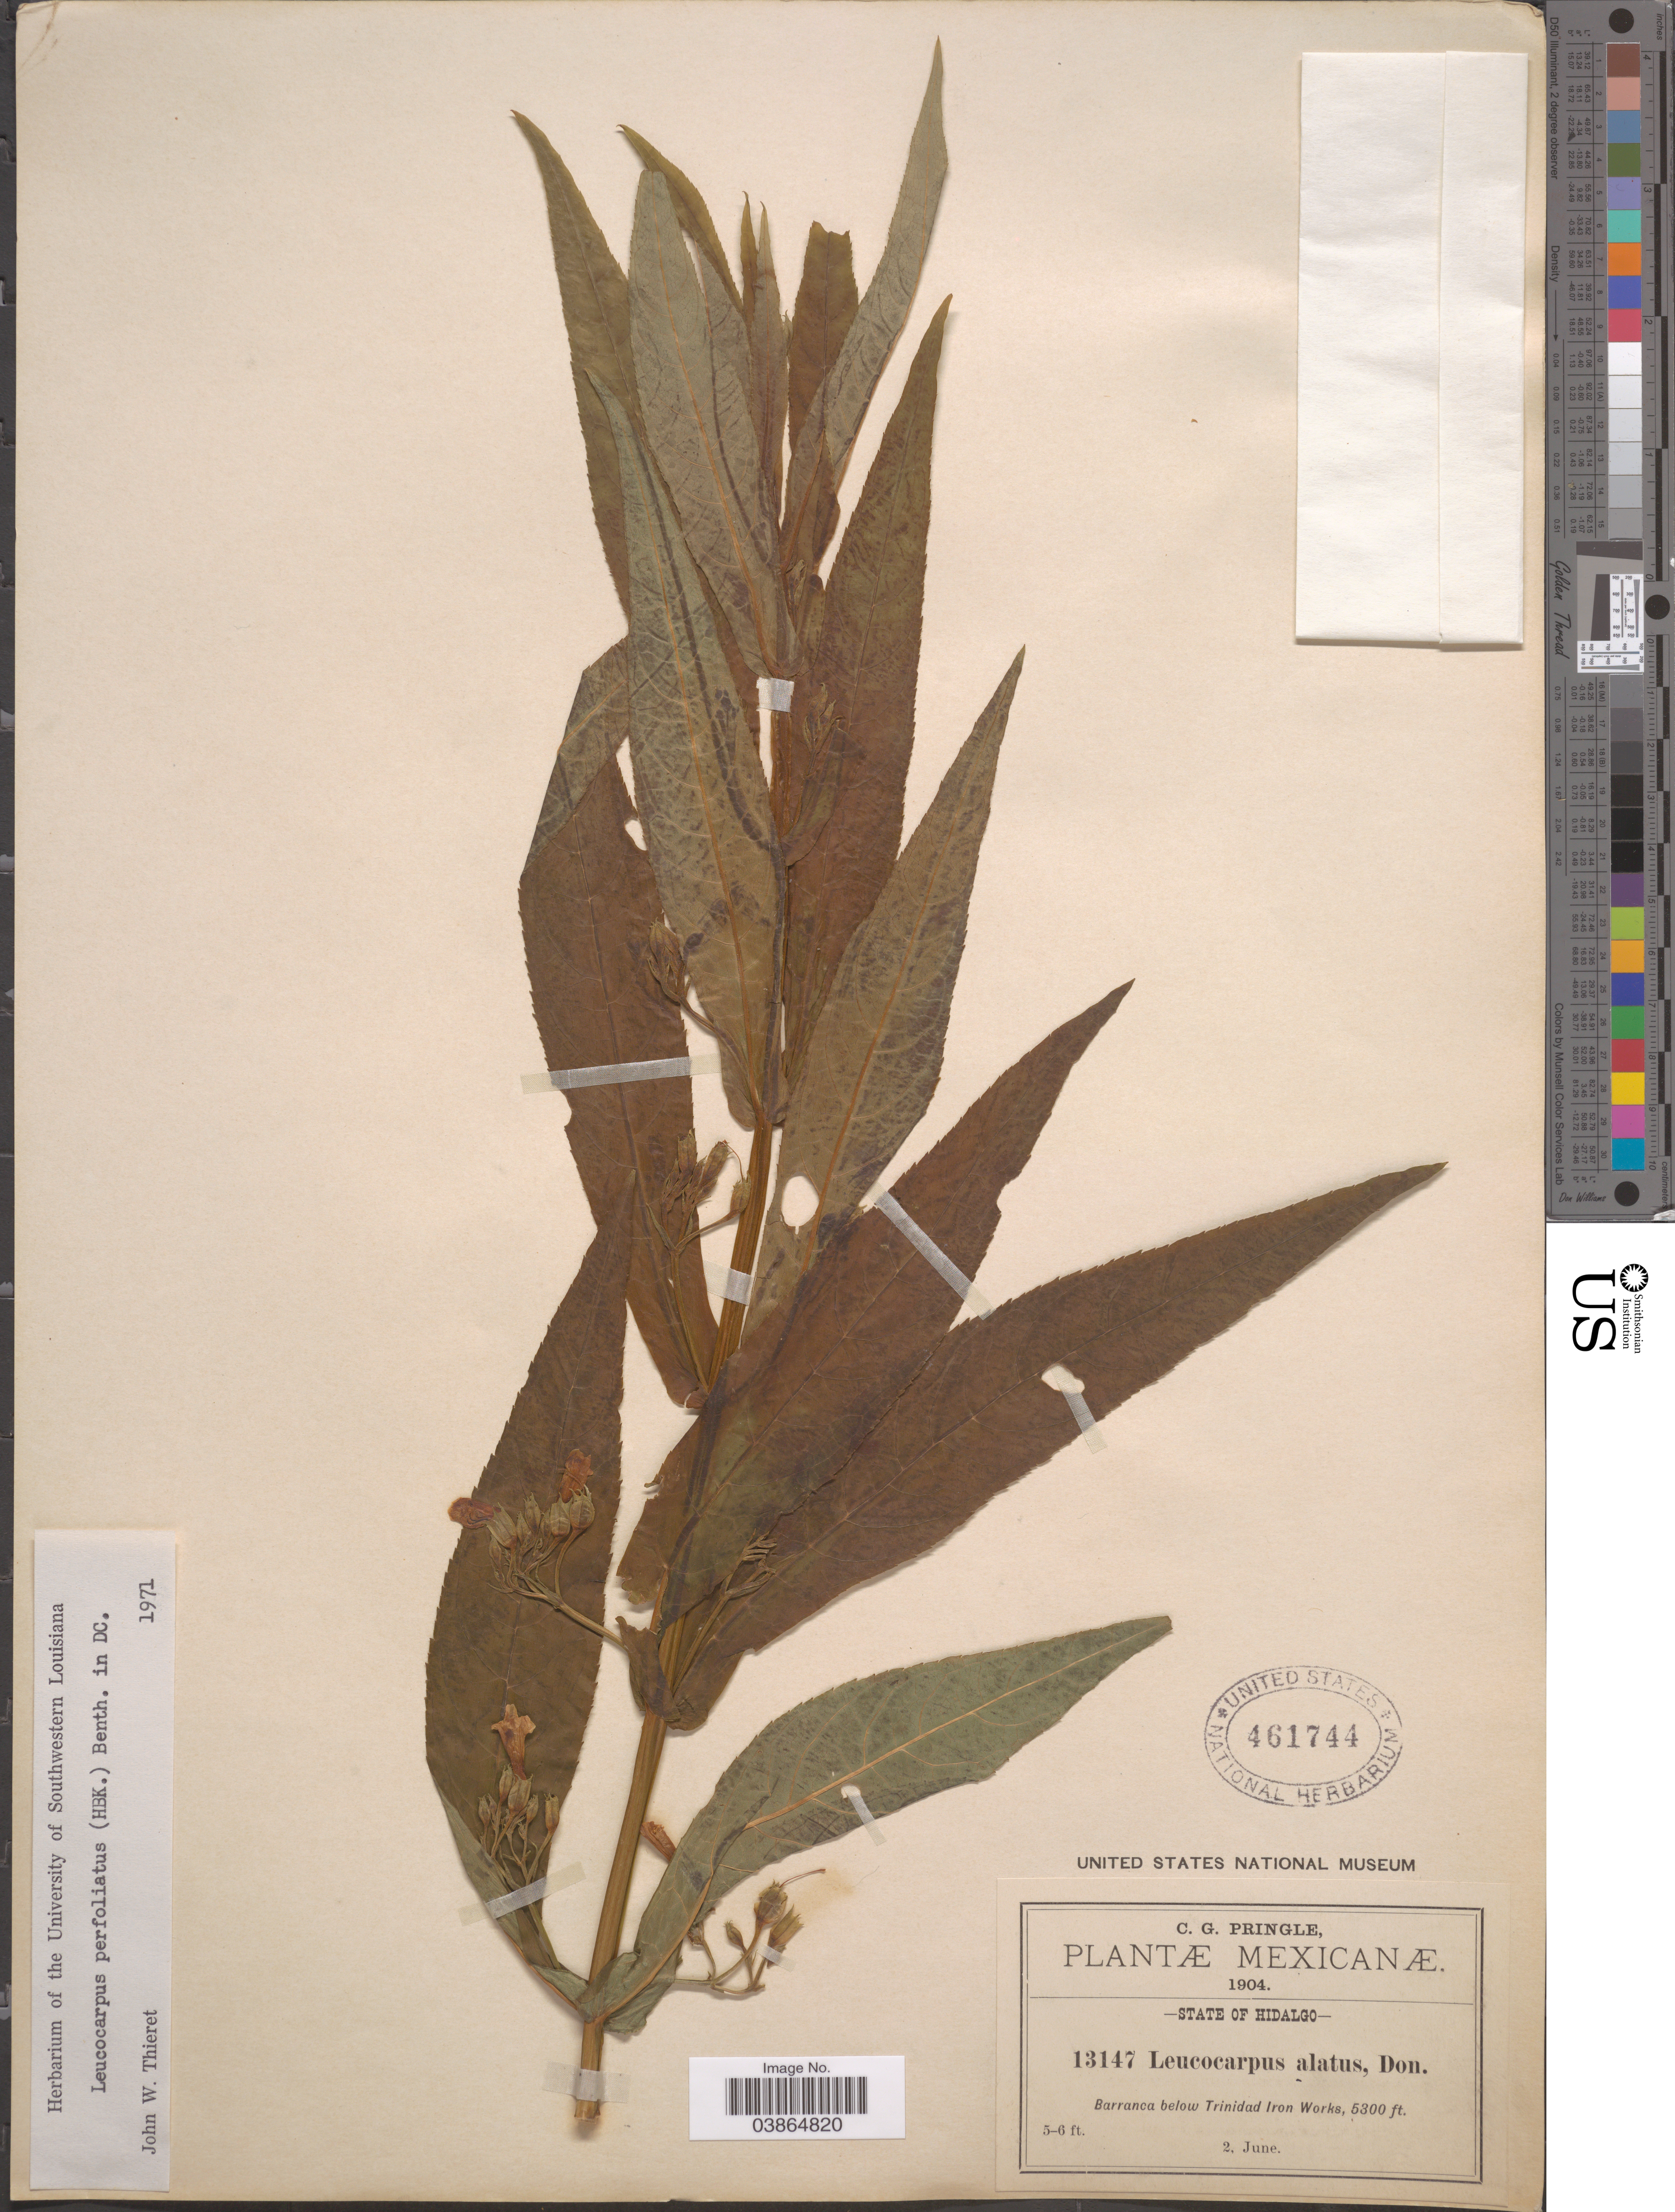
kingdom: Plantae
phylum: Tracheophyta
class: Magnoliopsida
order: Lamiales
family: Phrymaceae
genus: Leucocarpus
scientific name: Leucocarpus alatus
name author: D. Don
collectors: C. G. Pringle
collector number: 13147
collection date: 1904-06-02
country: Mexico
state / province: Hidalgo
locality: Barranca below Trinidad Iron Works.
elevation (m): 1615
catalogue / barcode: US 461744